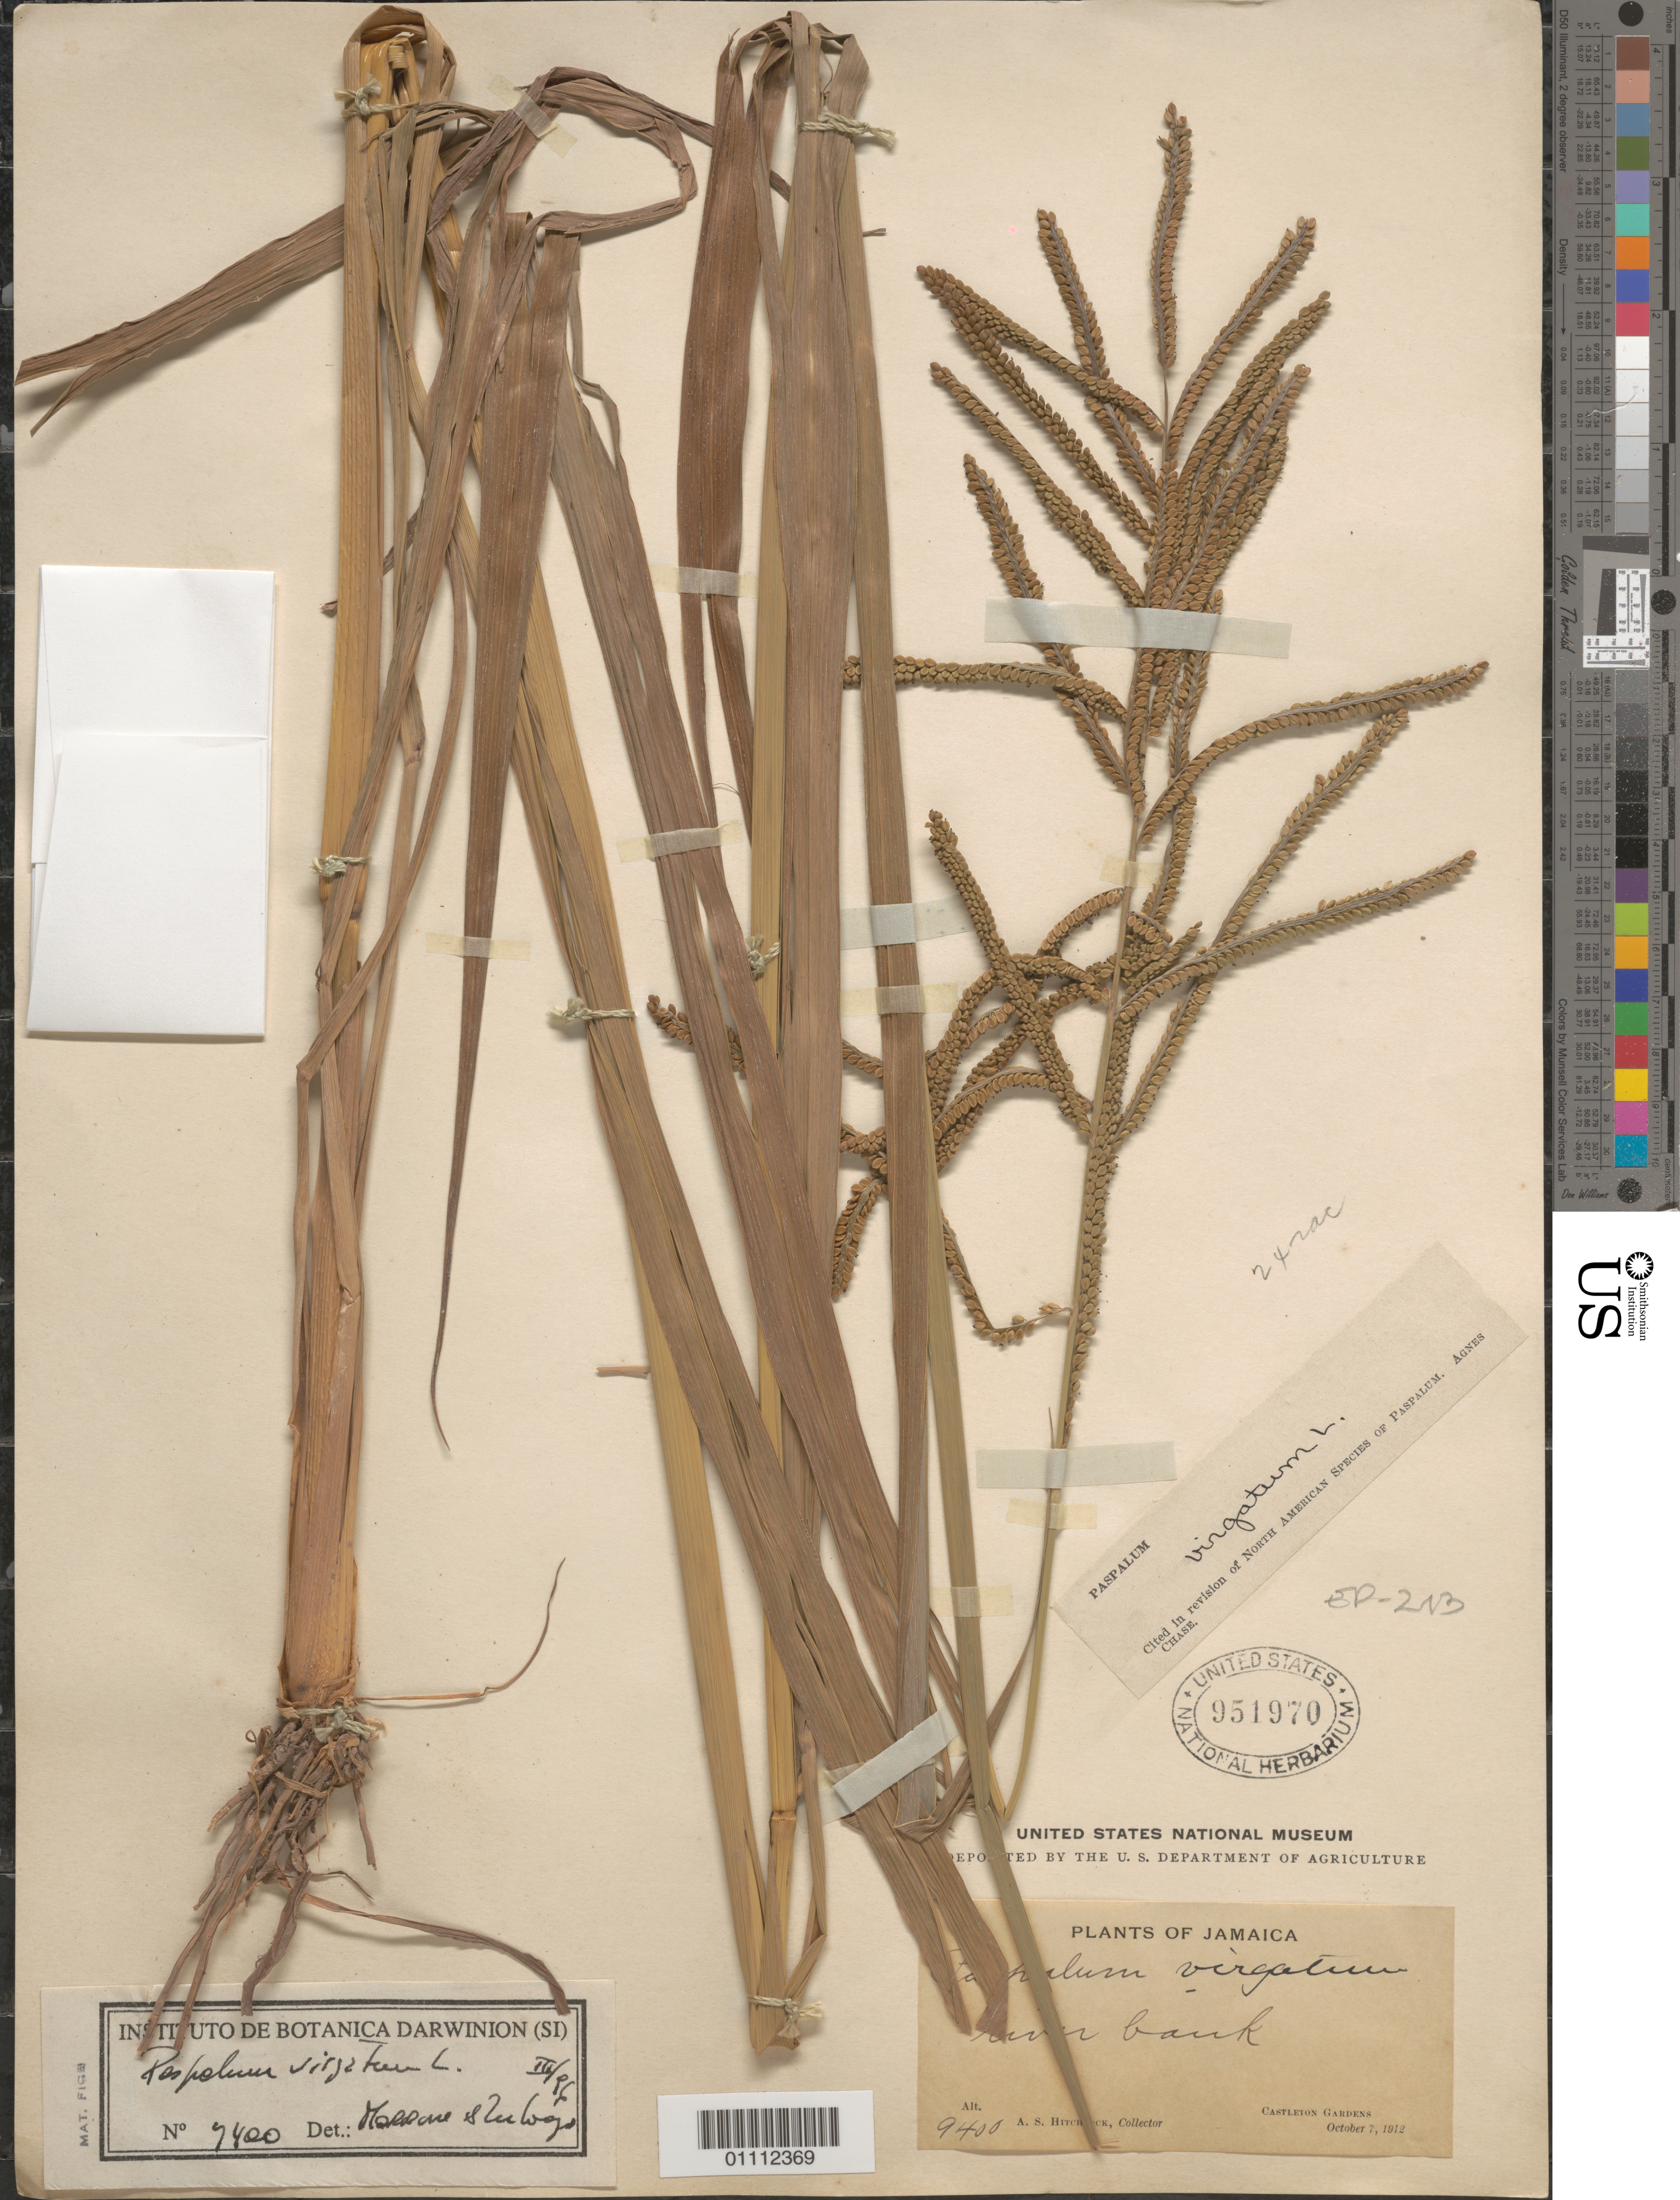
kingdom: Plantae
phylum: Tracheophyta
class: Liliopsida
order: Poales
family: Poaceae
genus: Paspalum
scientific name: Paspalum virgatum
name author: L.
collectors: A. S. Hitchcock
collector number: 9400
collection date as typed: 07 Oct 1912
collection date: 1912-10-07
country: Jamaica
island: Jamaica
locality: Castleton Gardens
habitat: River bank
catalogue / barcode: US 951970